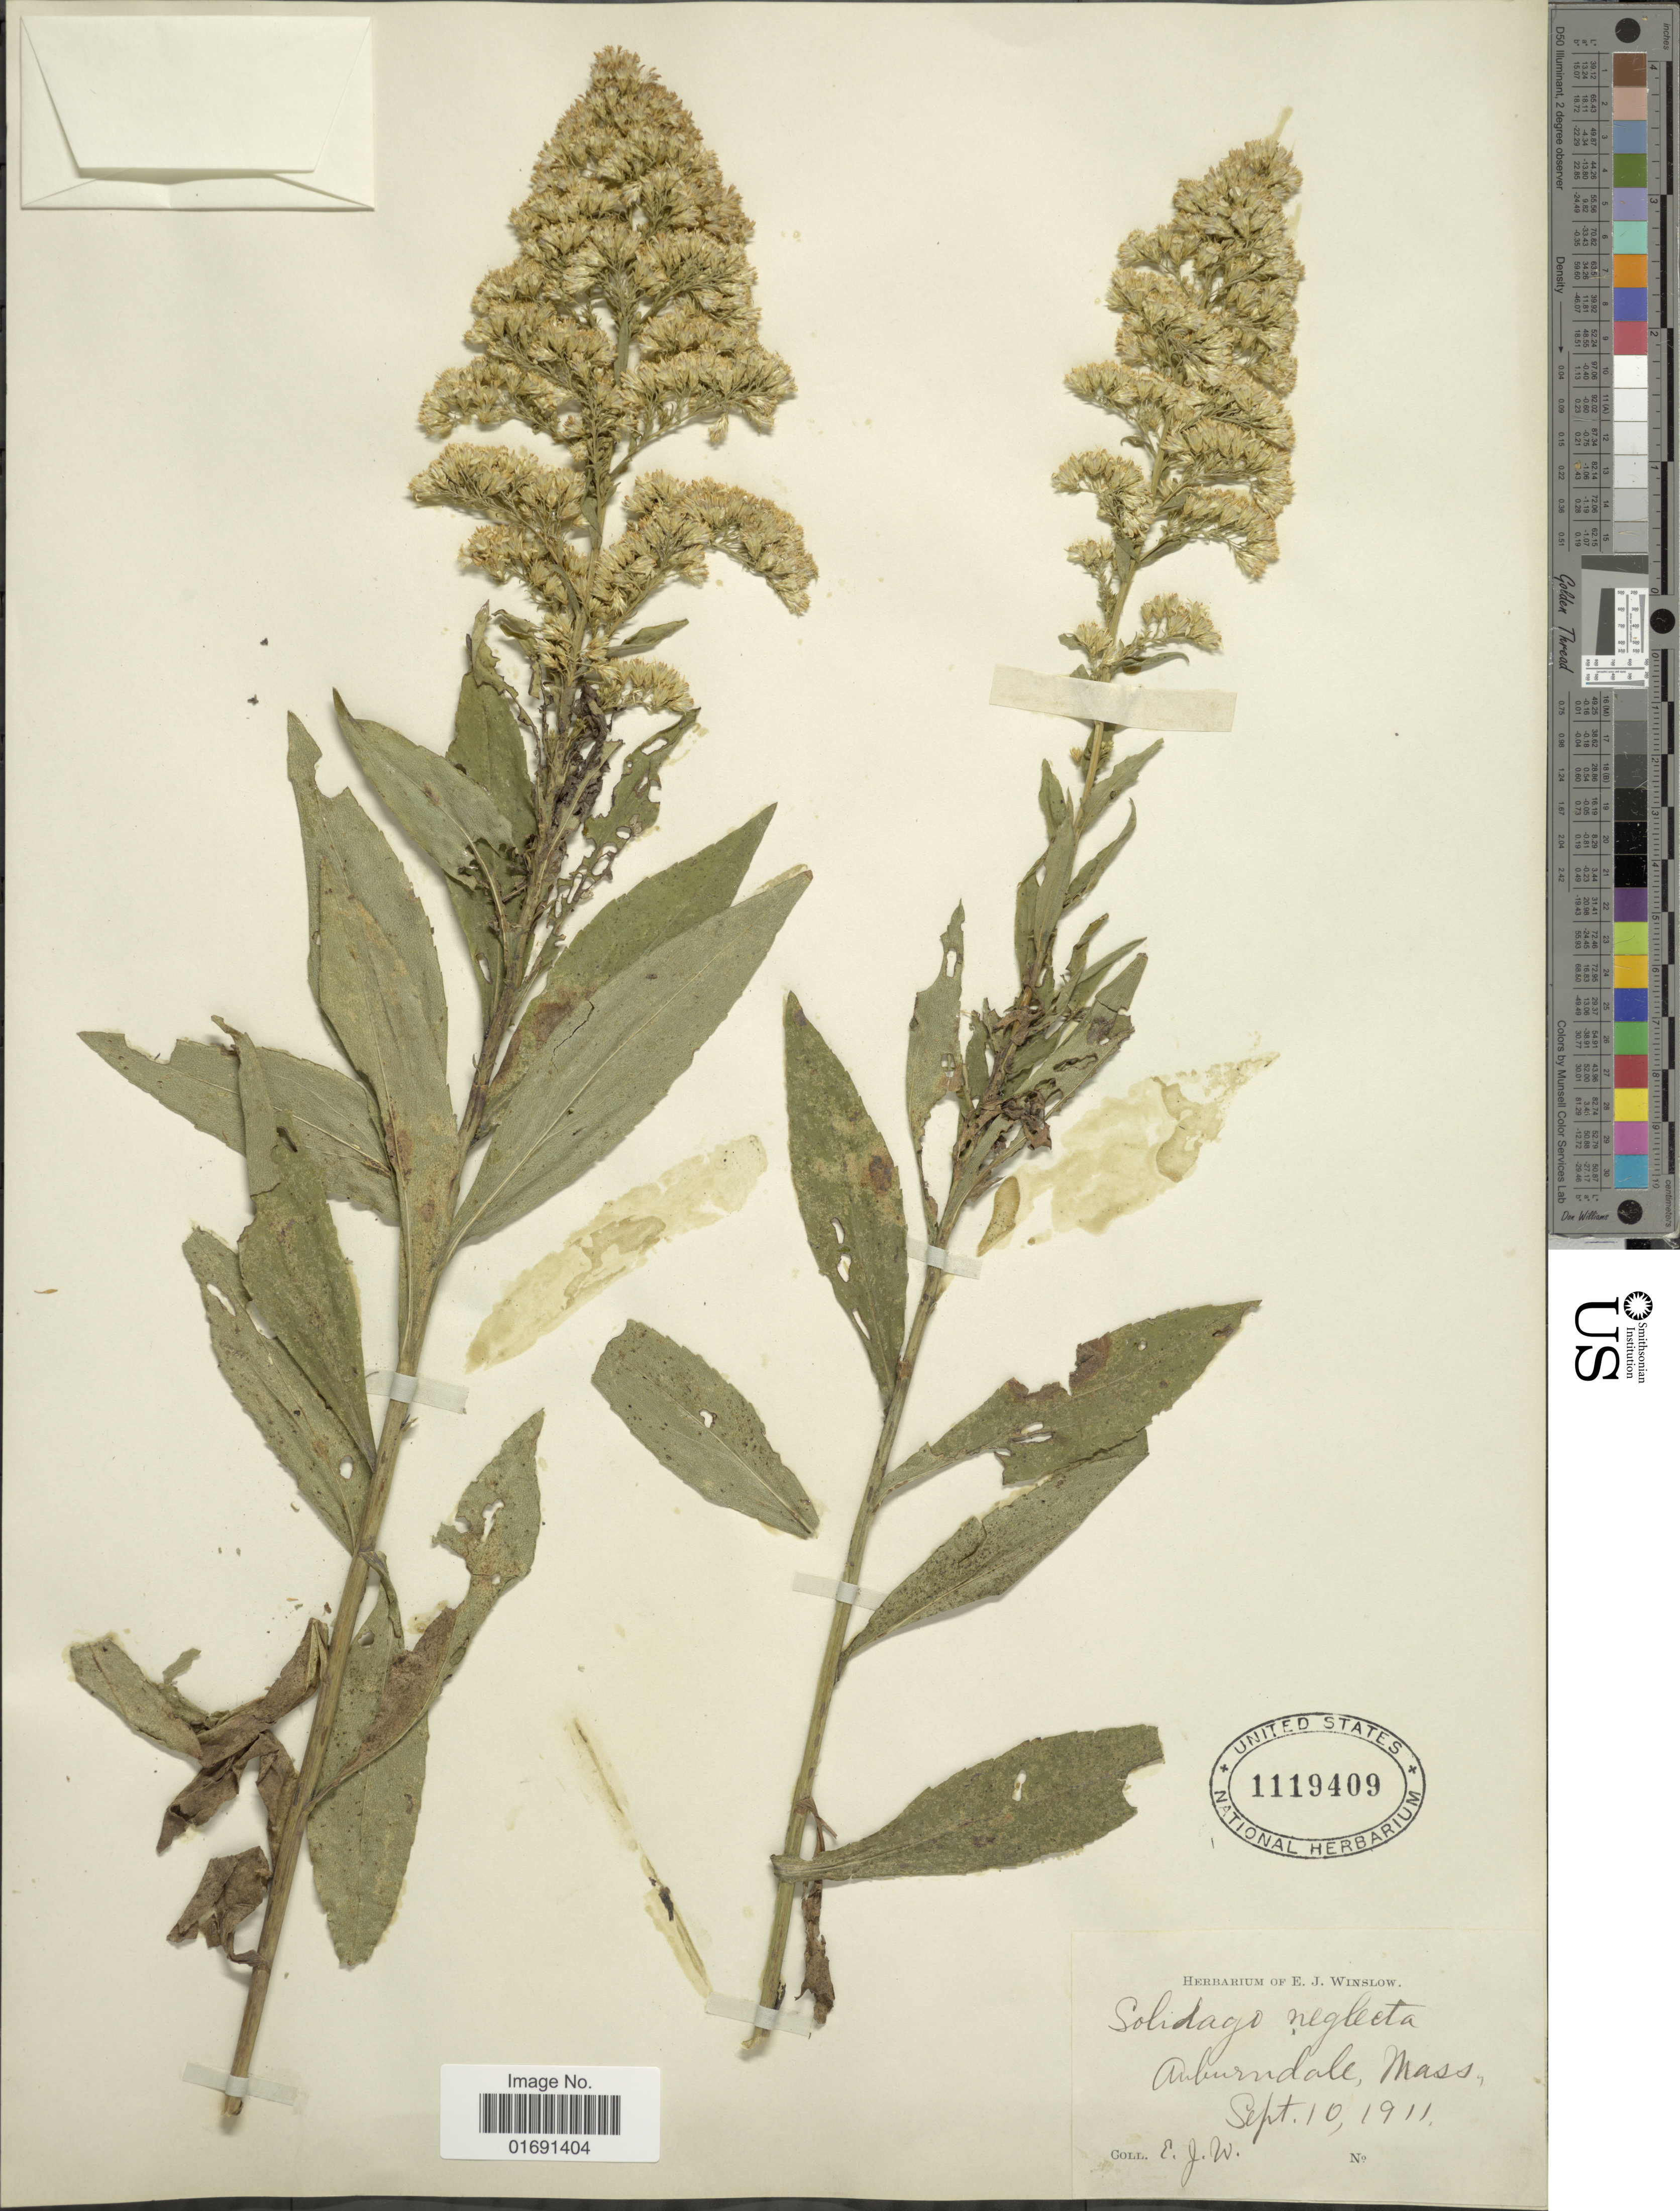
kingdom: Plantae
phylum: Tracheophyta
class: Magnoliopsida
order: Asterales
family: Asteraceae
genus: Solidago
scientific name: Solidago uniligulata var. neglecta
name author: Fernald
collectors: E. Winslow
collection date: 1911-09-10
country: United States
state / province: Massachusetts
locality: Auburndale, Mass.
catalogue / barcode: US 1119409